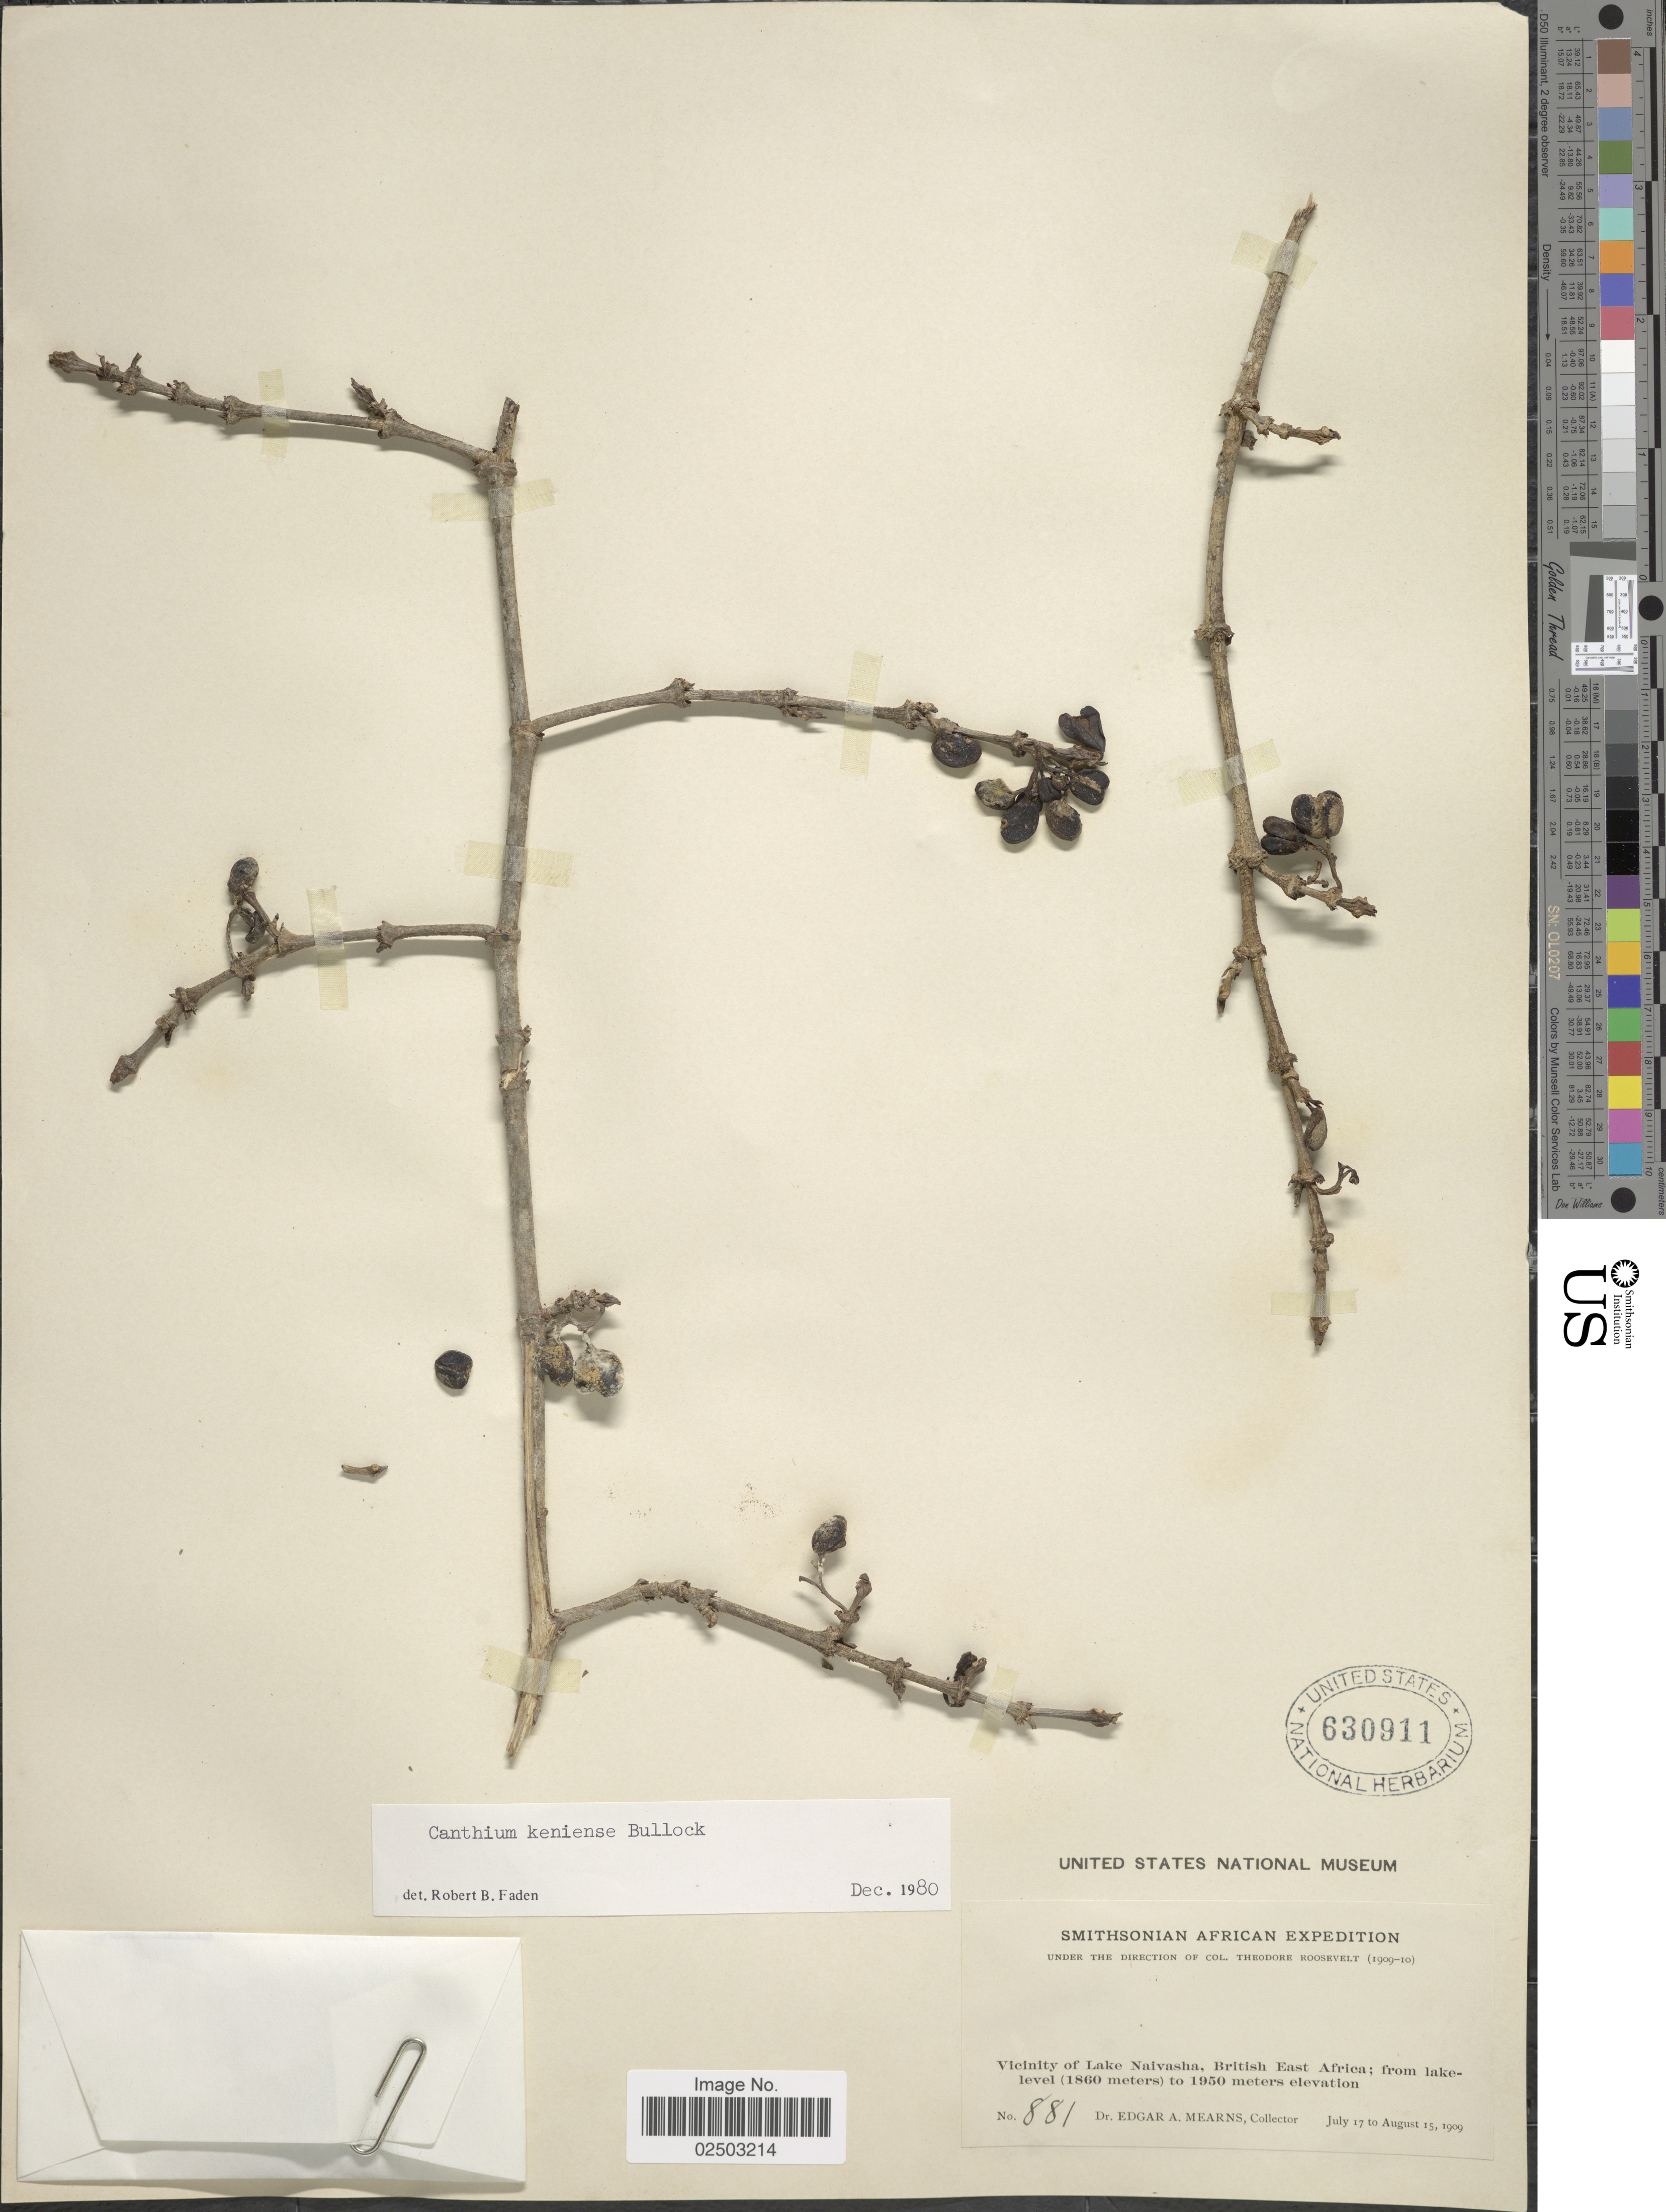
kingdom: Plantae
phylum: Tracheophyta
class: Magnoliopsida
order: Gentianales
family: Rubiaceae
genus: Canthium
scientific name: Canthium keniense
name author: Bullock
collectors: E. A. Mearns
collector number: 881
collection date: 1909-07-17/1909-08-15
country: Kenya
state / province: Nakuru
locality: Vicinity of Lake Naivasha, British East Africa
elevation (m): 1860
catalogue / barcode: US 630911